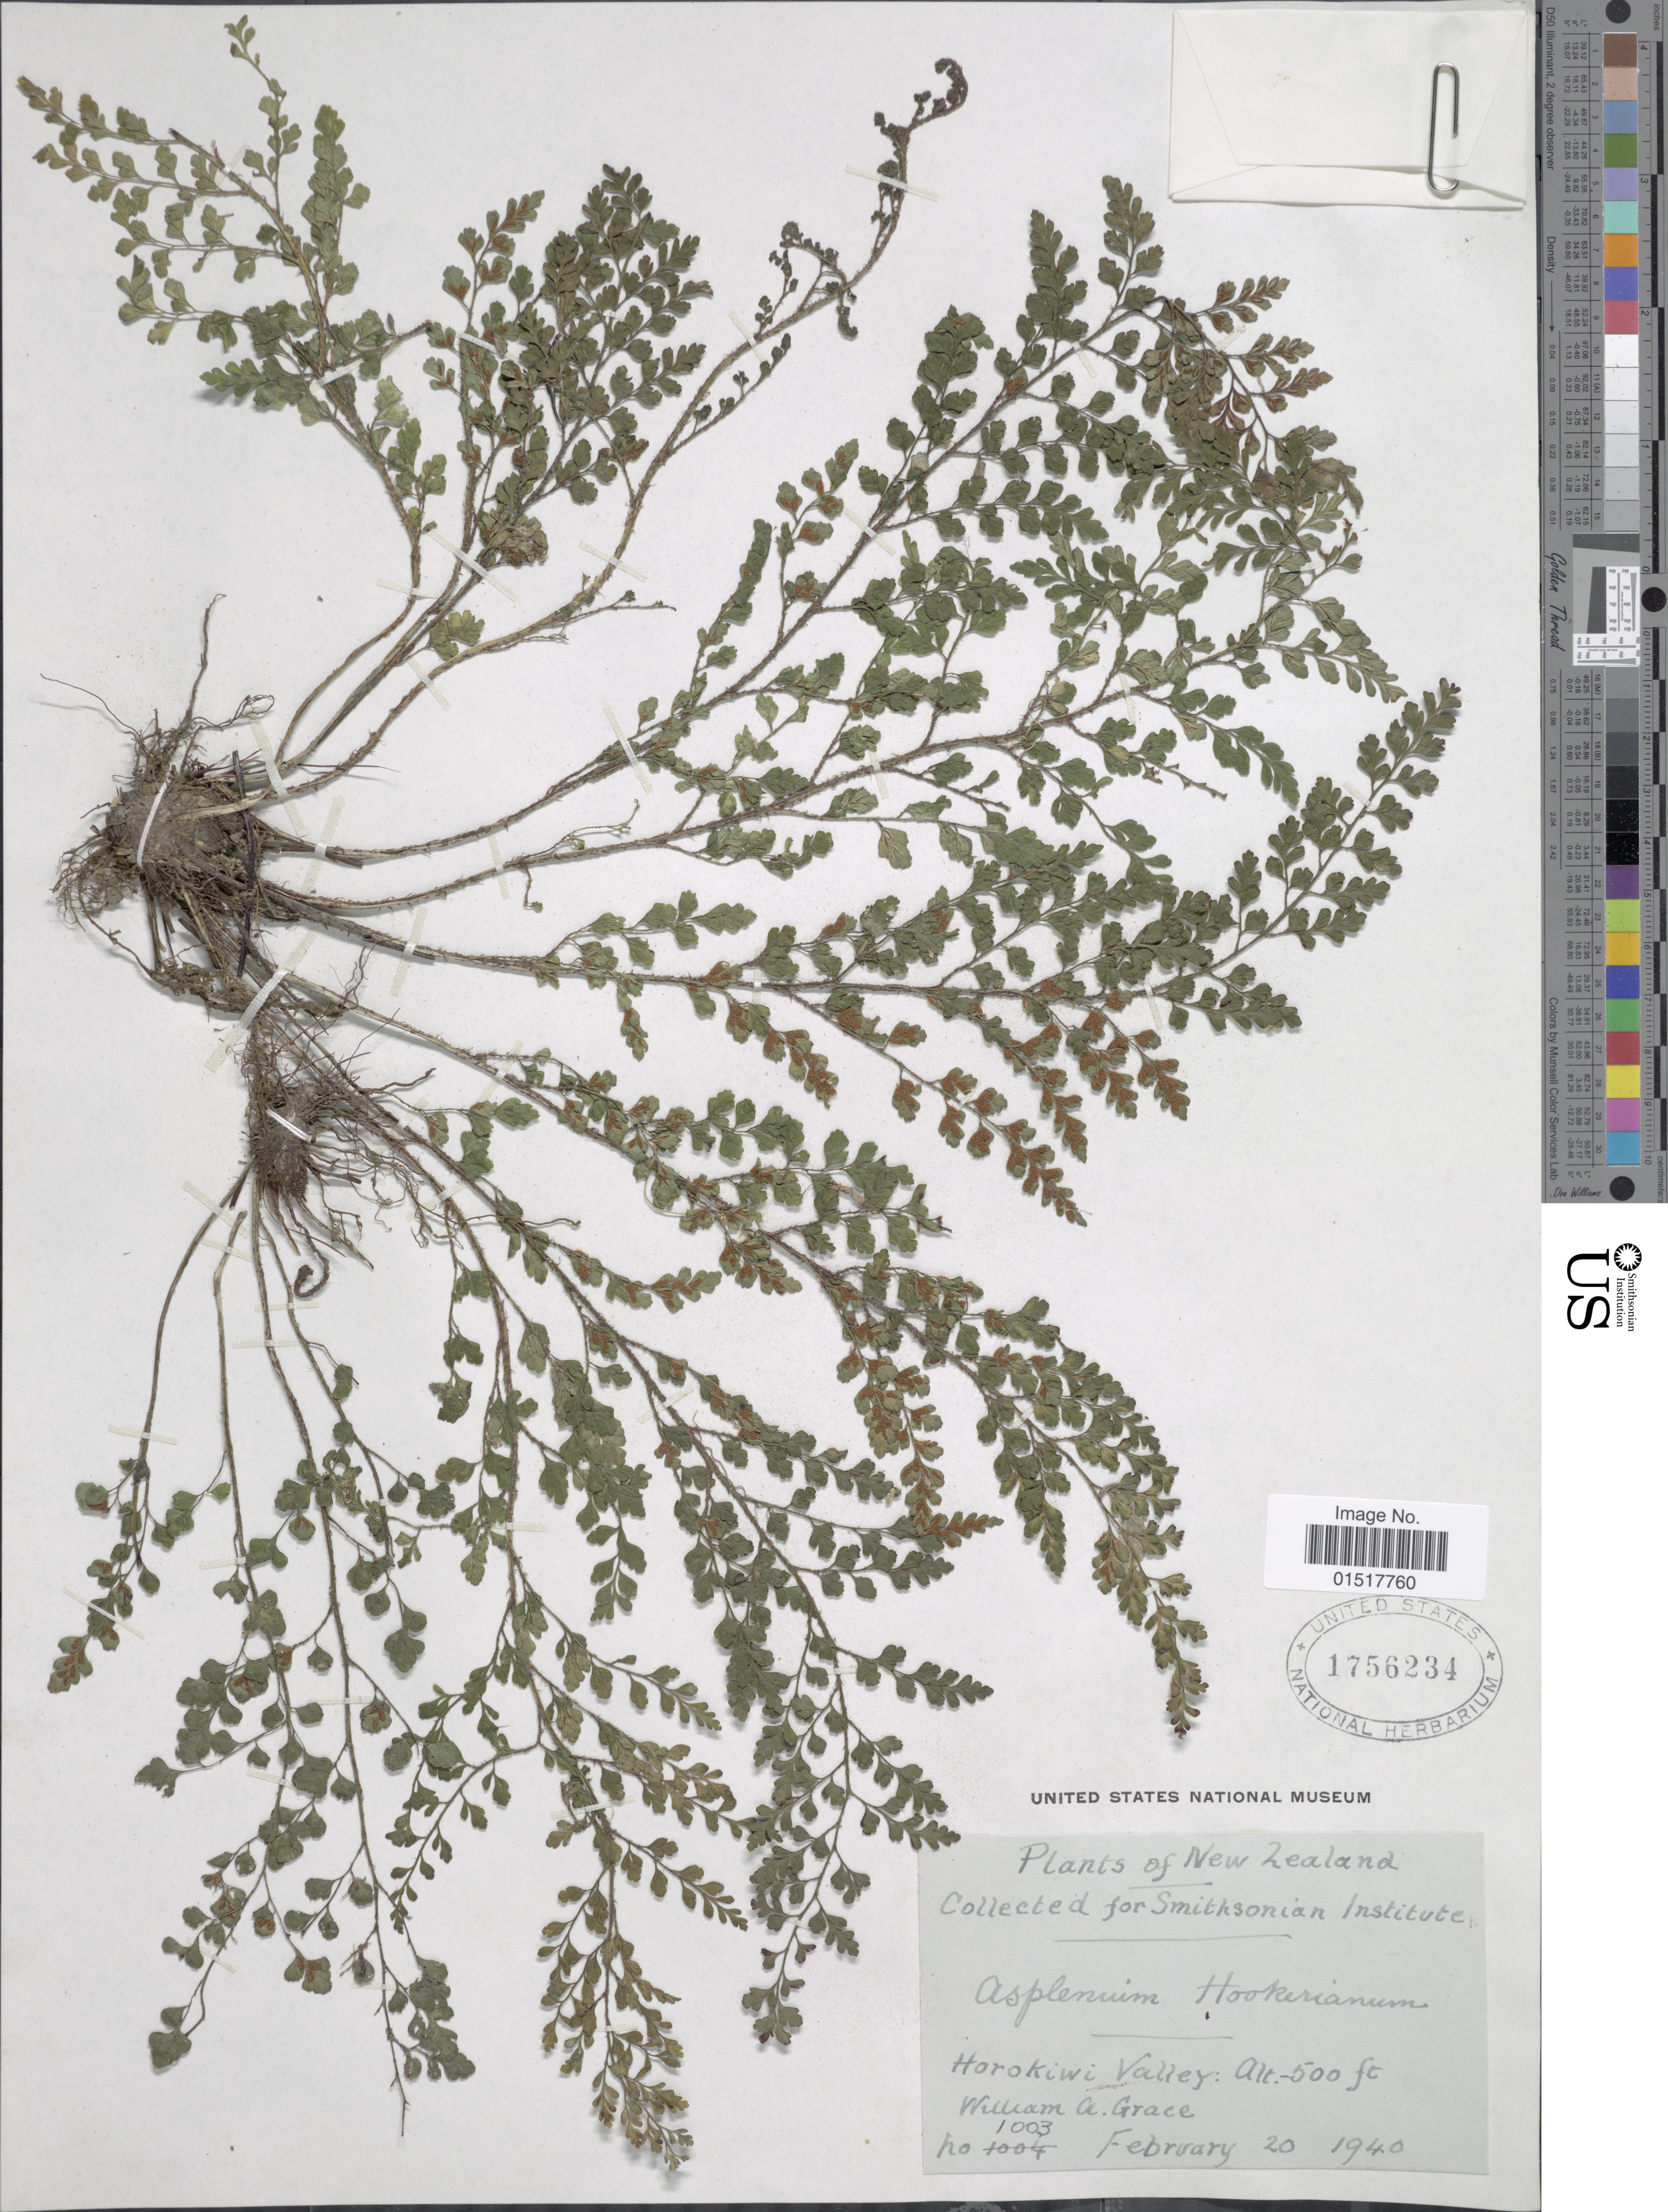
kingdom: Plantae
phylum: Tracheophyta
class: Polypodiopsida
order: Polypodiales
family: Aspleniaceae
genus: Asplenium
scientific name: Asplenium hookerianum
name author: Colenso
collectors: W. Grace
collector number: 1003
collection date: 1940-02-20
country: New Zealand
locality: Horokiwi Valley.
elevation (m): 152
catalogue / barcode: US 1756234